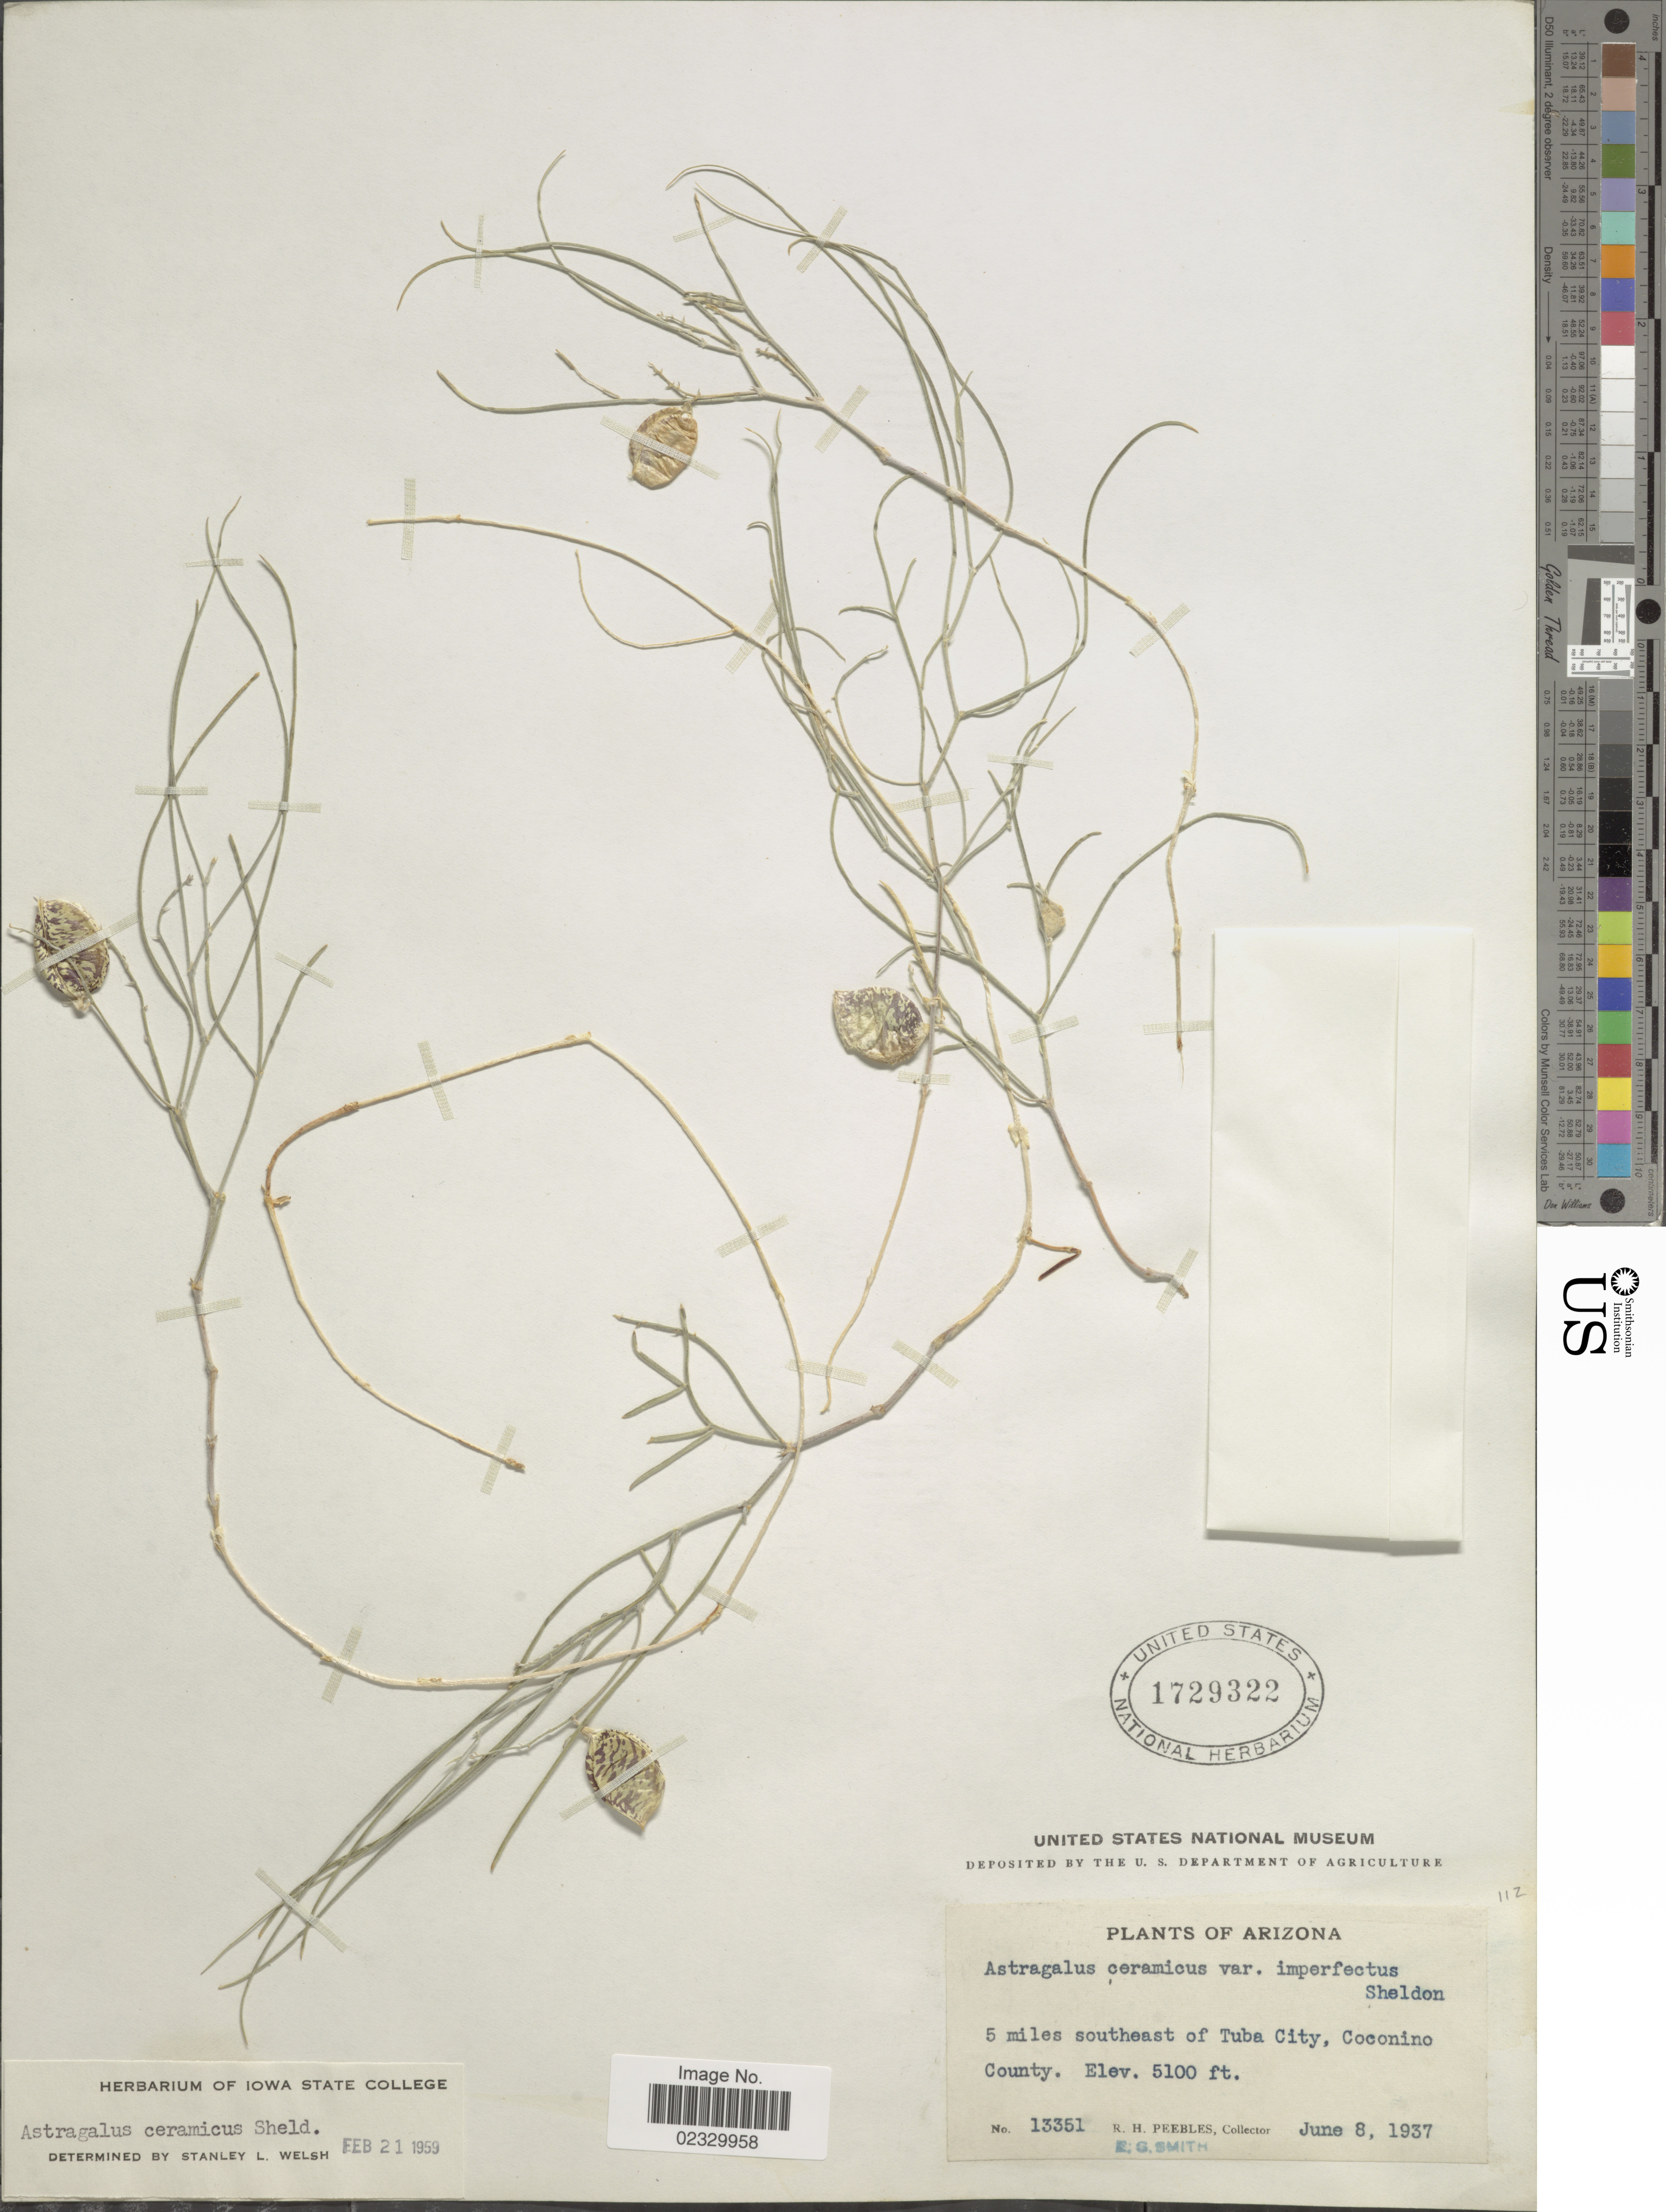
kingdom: Plantae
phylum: Tracheophyta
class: Magnoliopsida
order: Fabales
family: Fabaceae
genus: Astragalus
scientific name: Astragalus ceramicus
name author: E. Sheld.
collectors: R. H. Peebles & E. G. Smith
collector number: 13351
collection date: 1937-06-08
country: United States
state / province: Arizona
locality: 5 miles southeast ofTuba City, Coconino County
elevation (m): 1554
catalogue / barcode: US 1729322